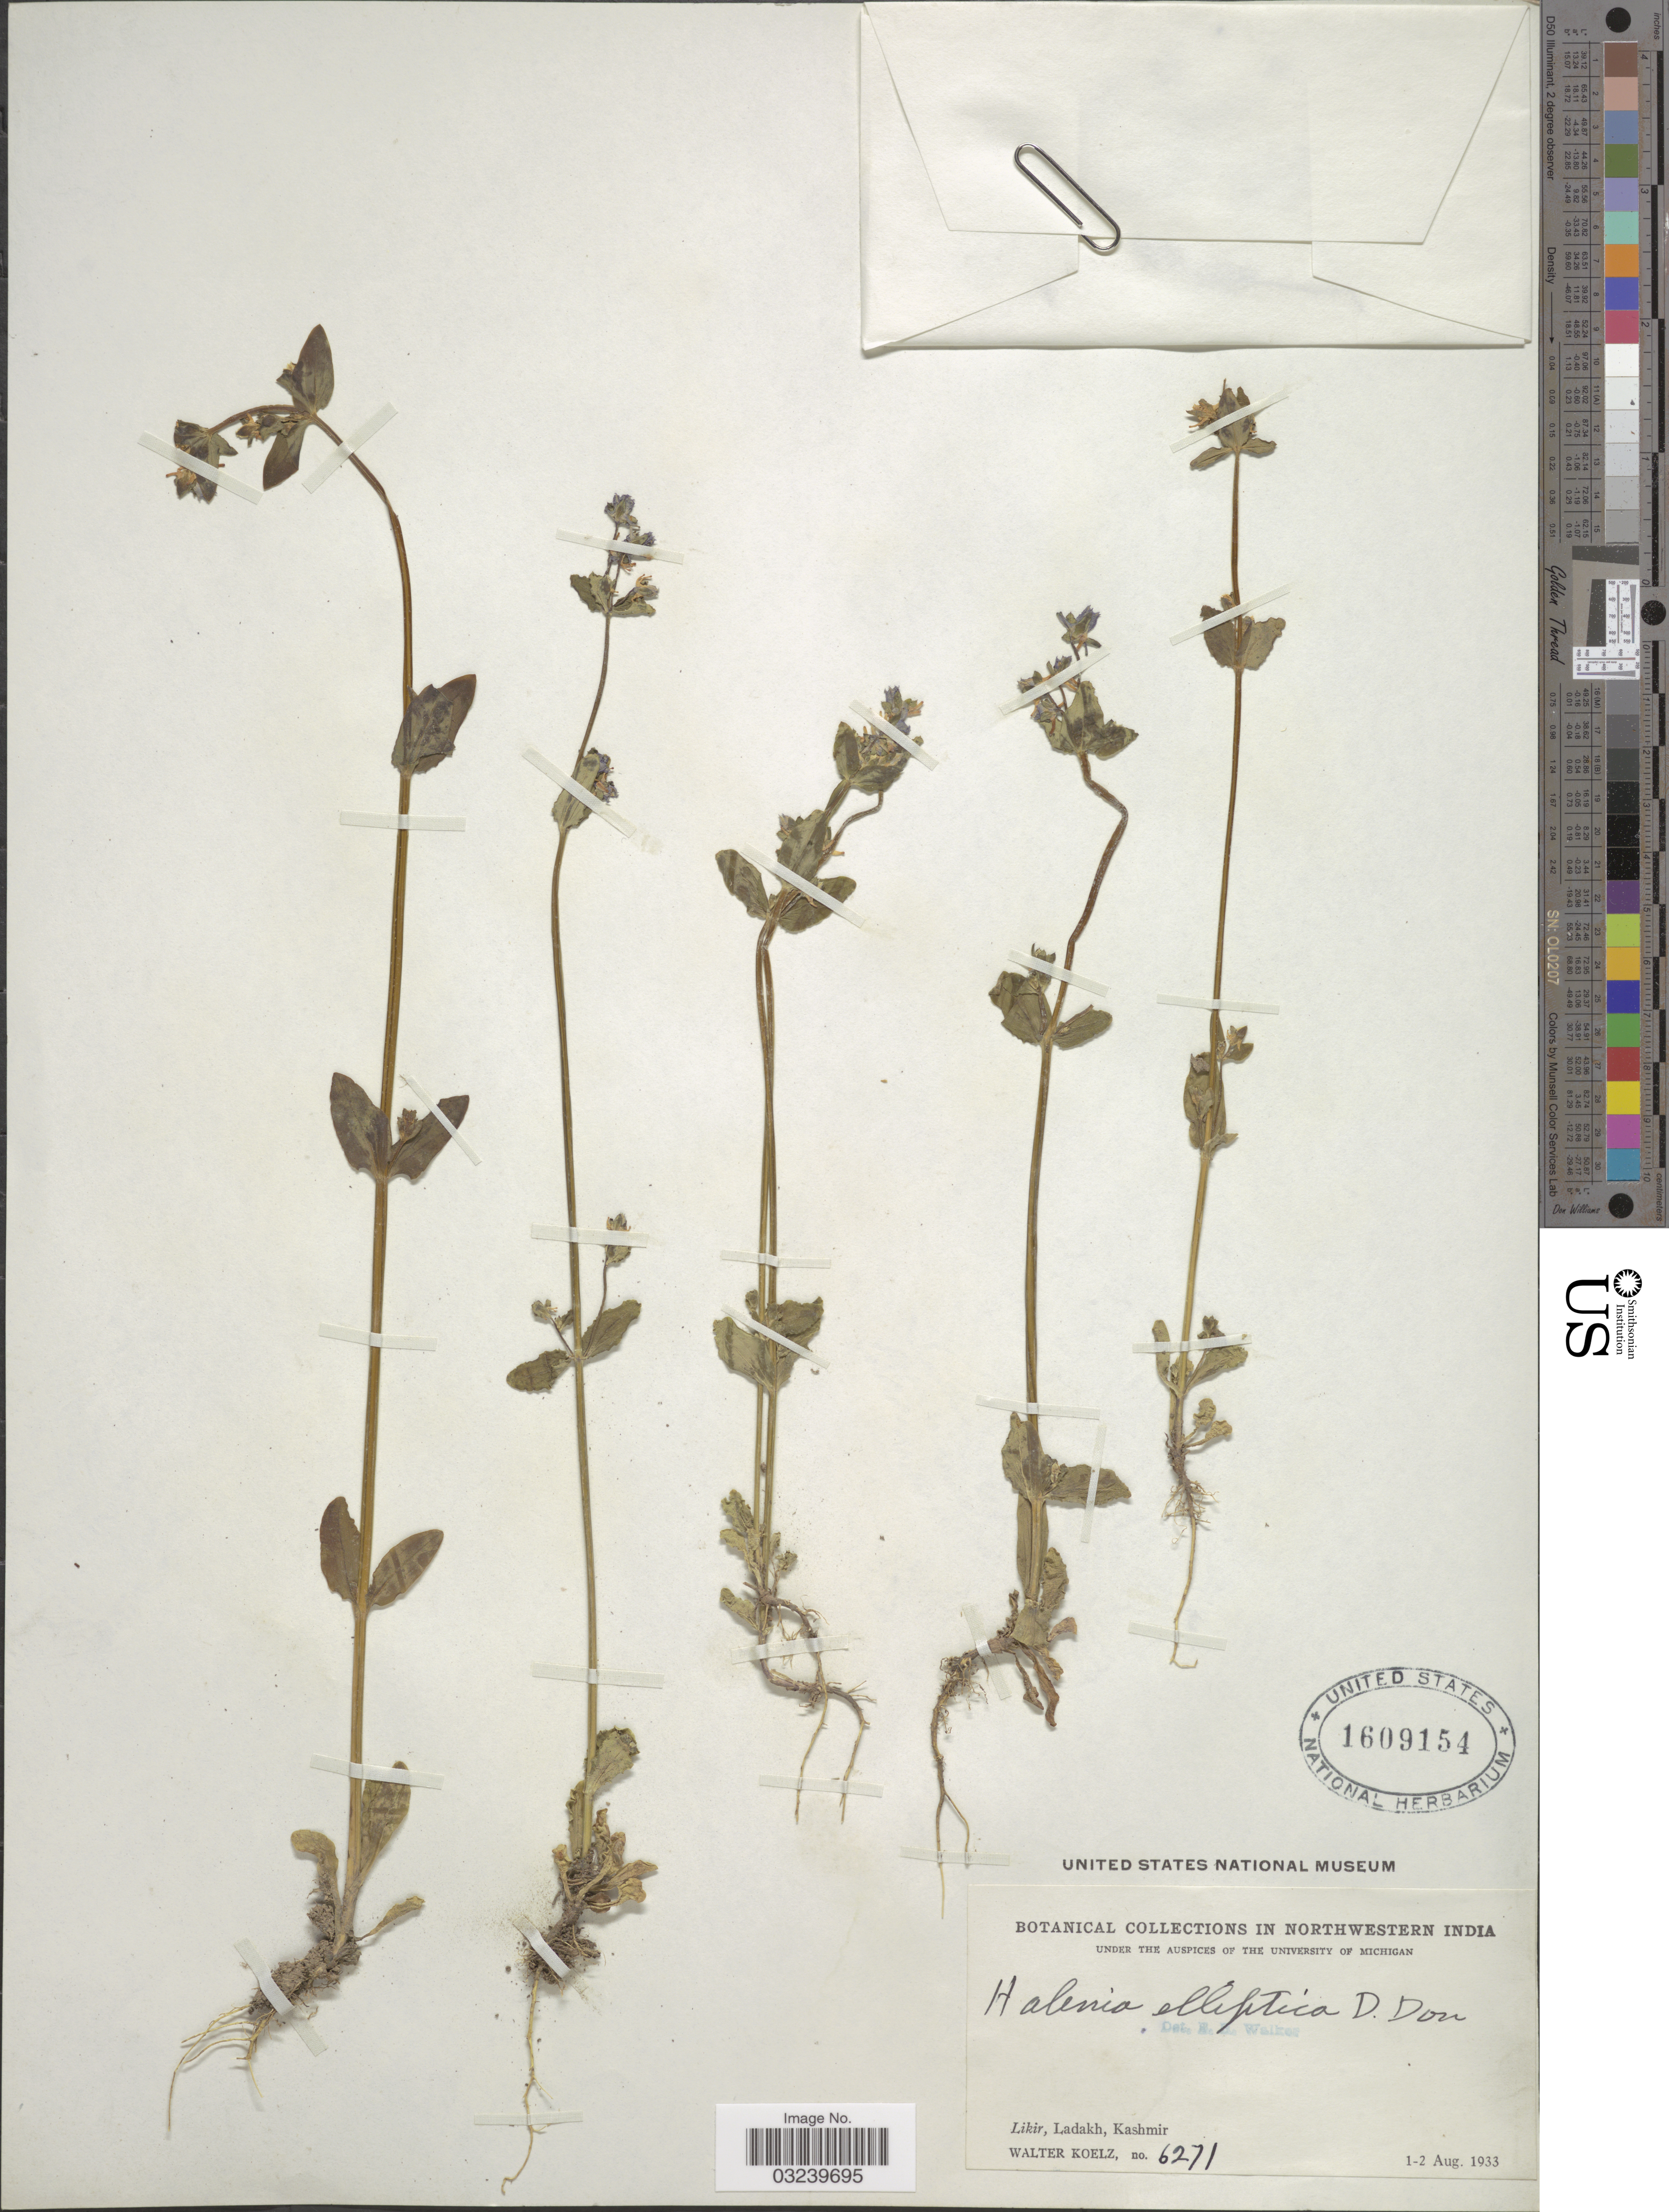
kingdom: Plantae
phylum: Tracheophyta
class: Magnoliopsida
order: Gentianales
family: Gentianaceae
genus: Halenia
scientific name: Halenia elliptica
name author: D. Don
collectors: W. N. Koelz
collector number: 6271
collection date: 1933-08-01/1933-08-02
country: India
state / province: Jammu and Kashmir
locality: Northwestern India, Likir, Ladakh, Kashmir.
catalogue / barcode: US 1609154